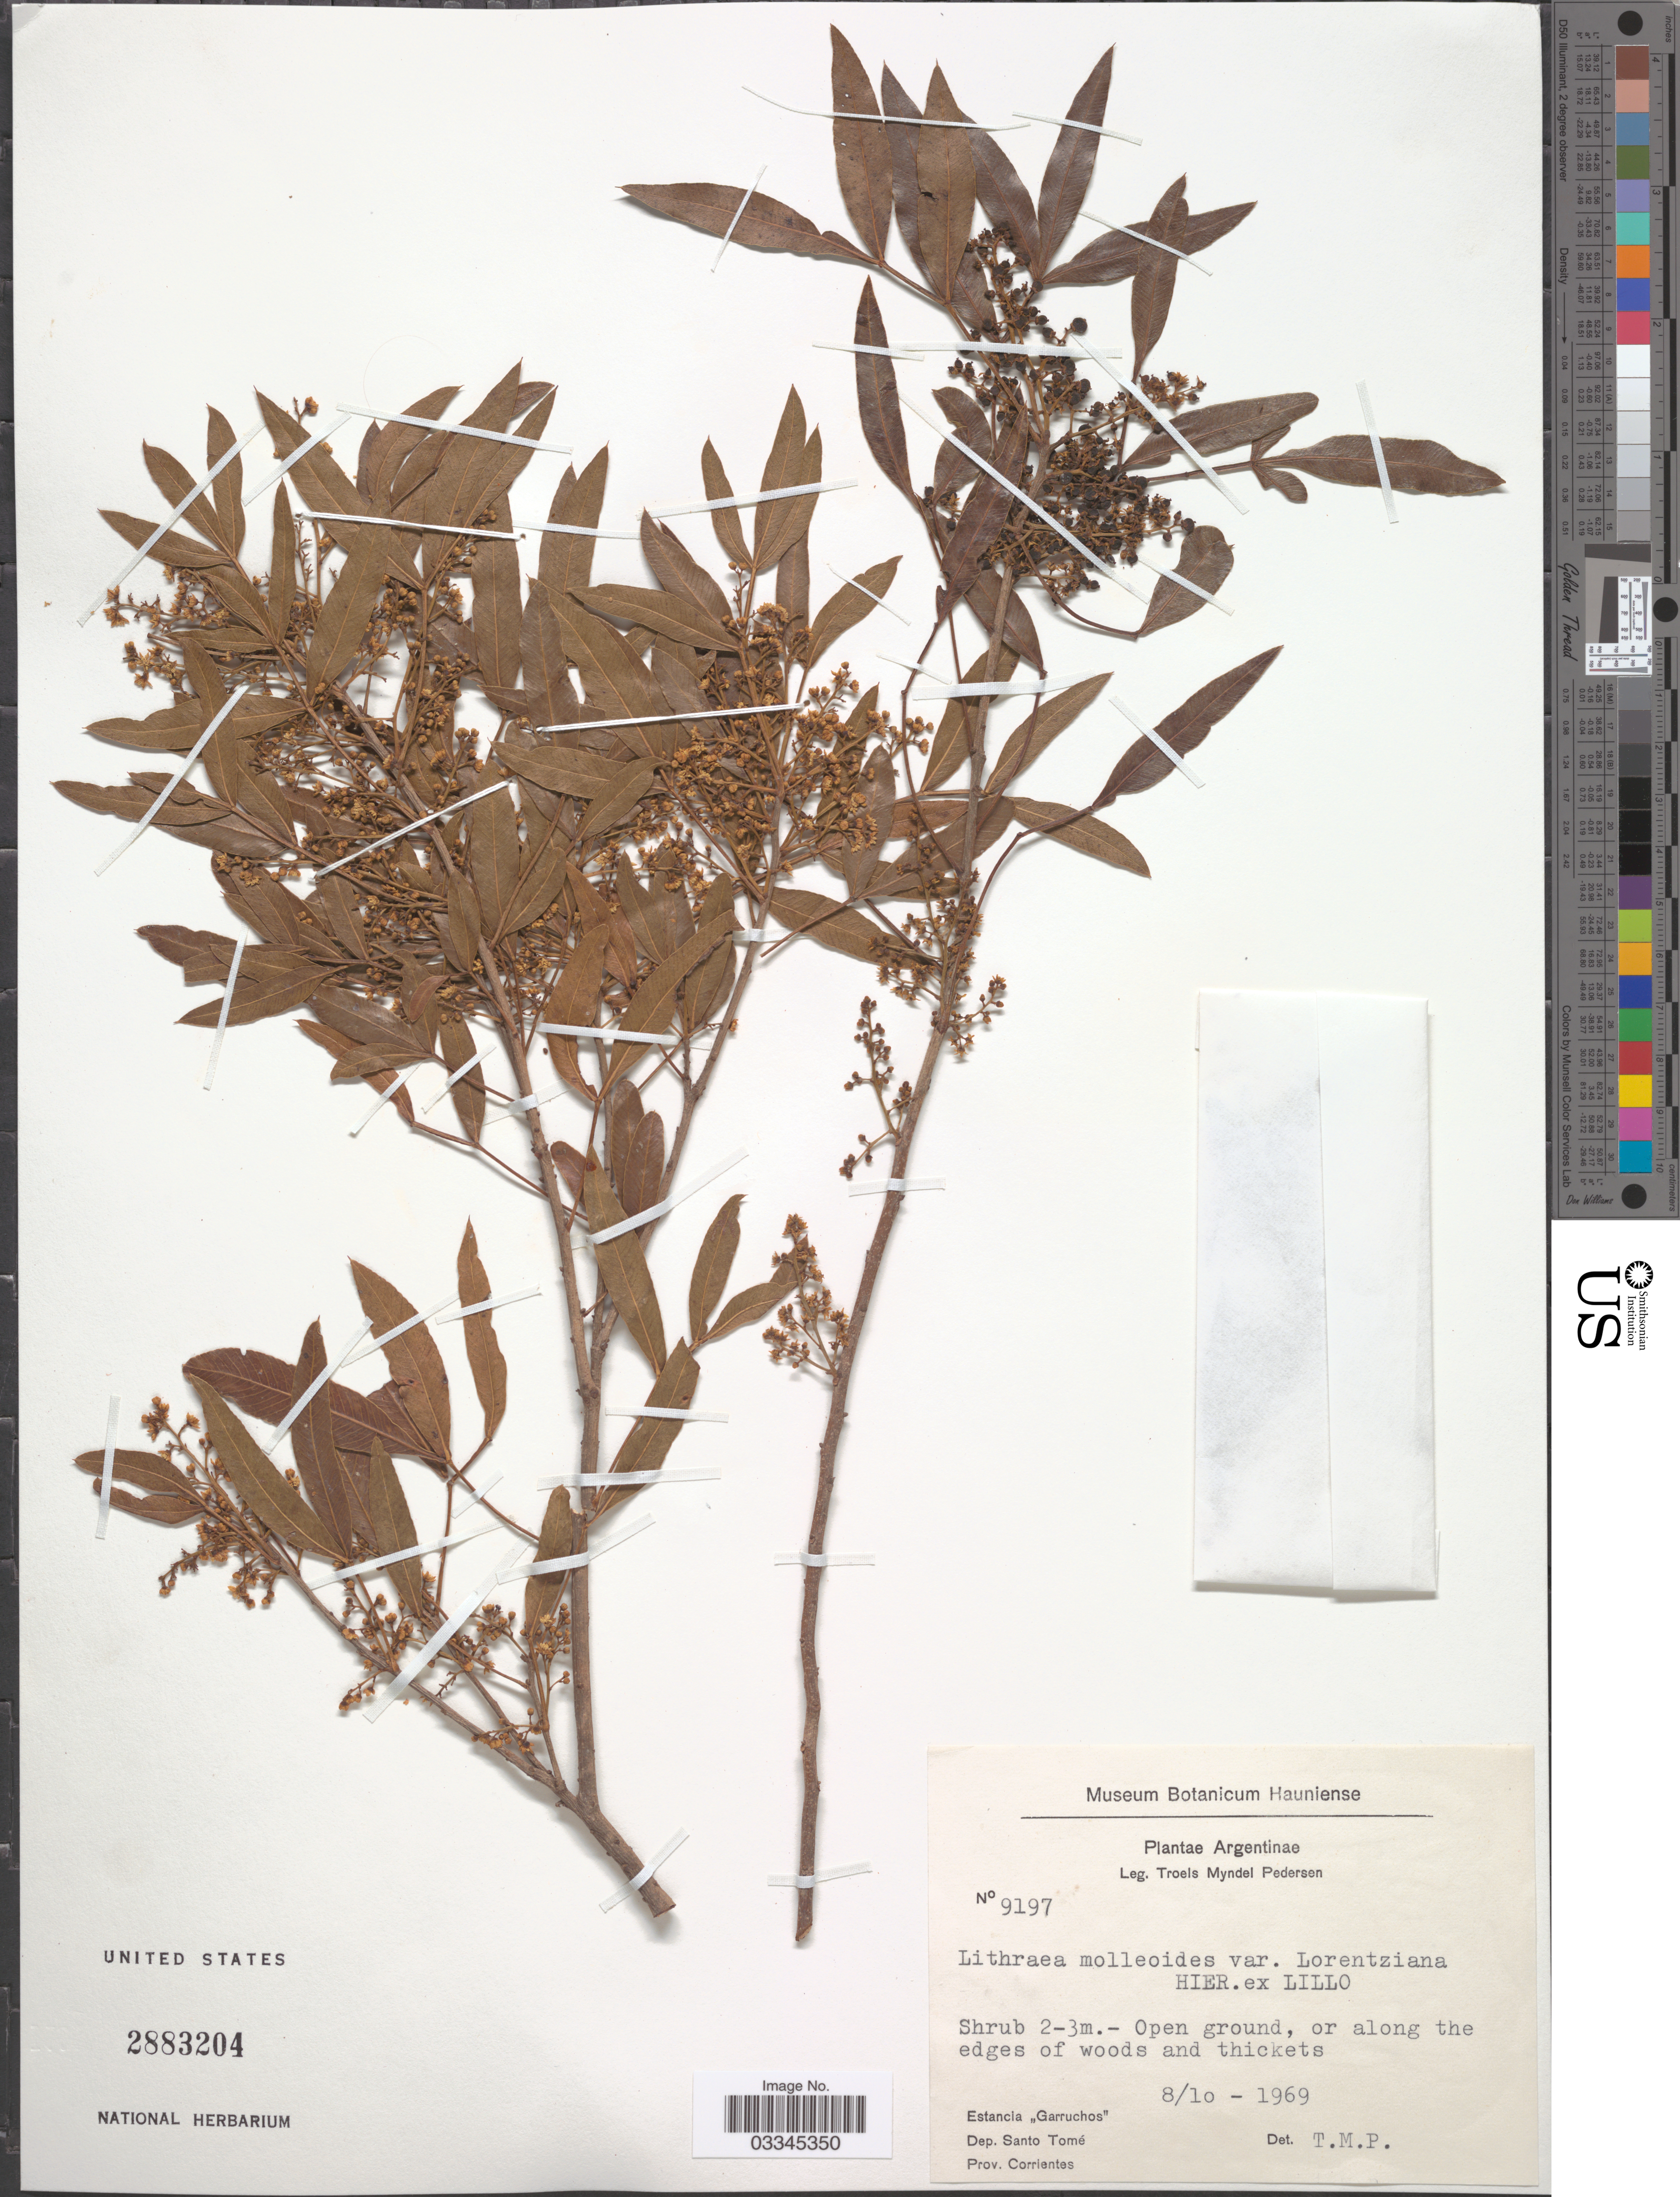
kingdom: Plantae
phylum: Tracheophyta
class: Magnoliopsida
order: Sapindales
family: Anacardiaceae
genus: Lithraea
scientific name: Lithraea molleoides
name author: (Vell.) Engl.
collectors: T. Pederson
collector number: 9197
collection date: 1969-10-08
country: Argentina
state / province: Corrientes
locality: Estancia "Garruchos" Dep. Santo Tomé.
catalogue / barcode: US 2883204